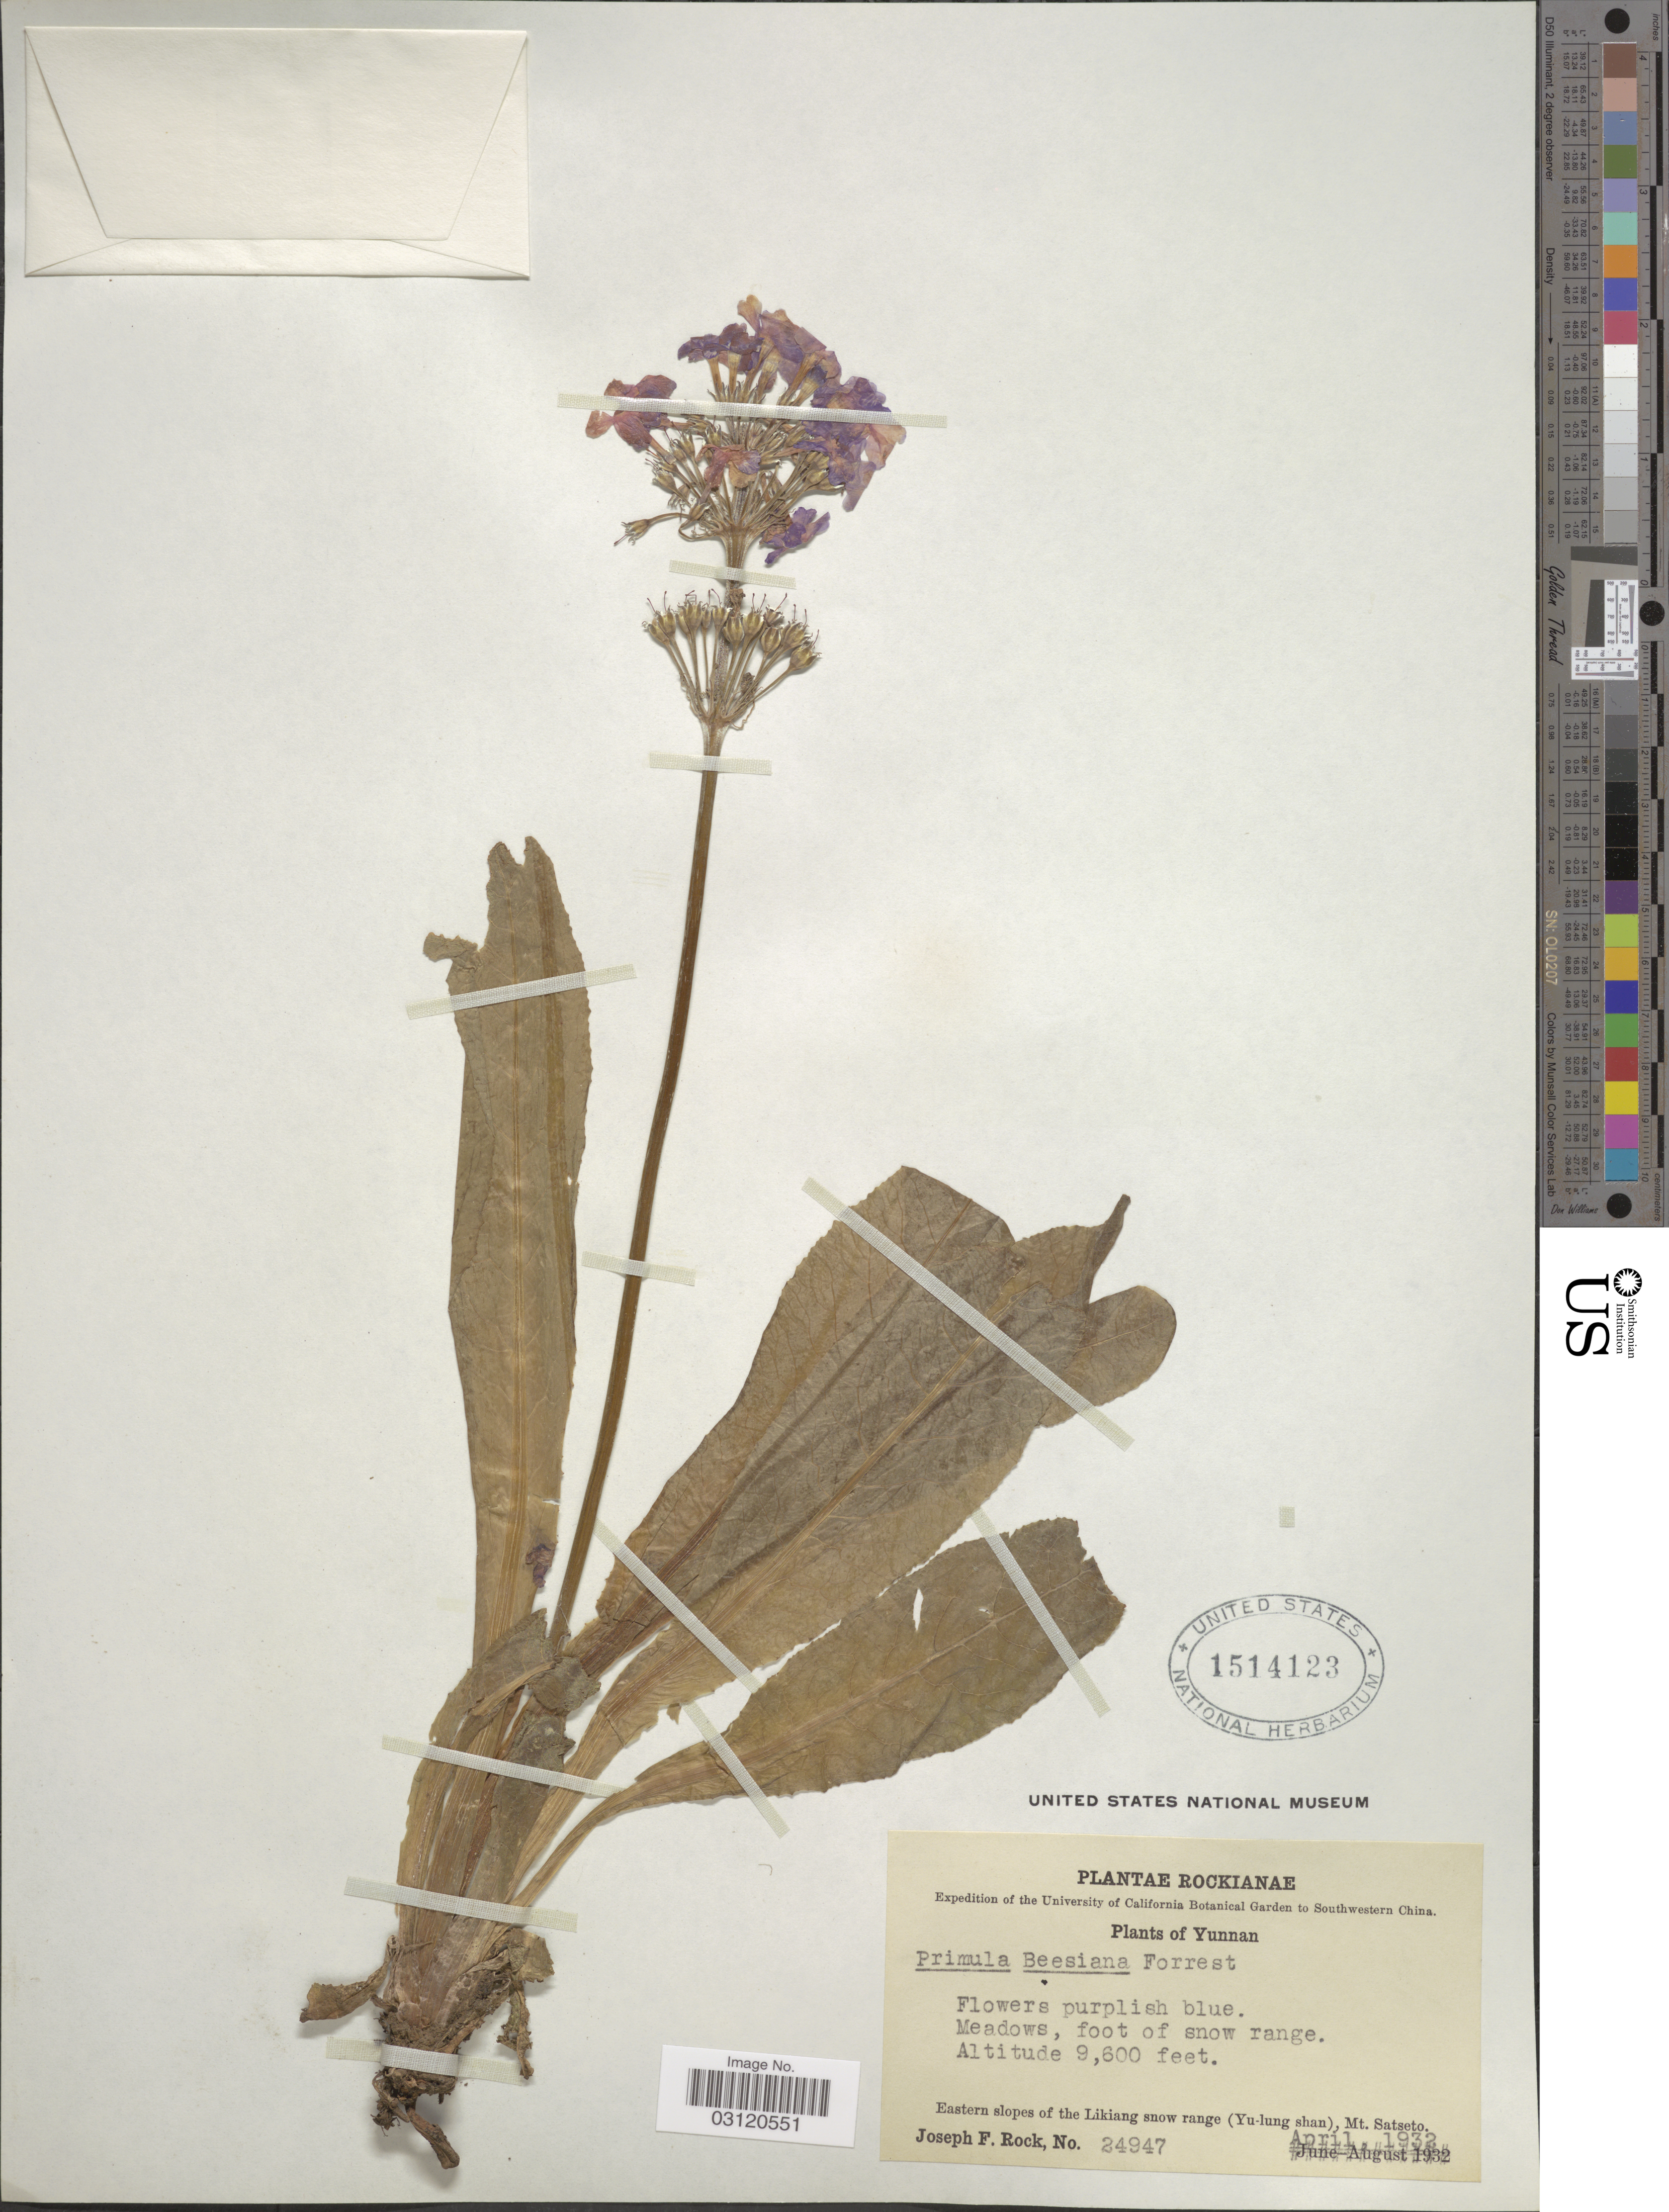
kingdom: Plantae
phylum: Tracheophyta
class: Magnoliopsida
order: Ericales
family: Primulaceae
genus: Primula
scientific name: Primula beesiana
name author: Forrest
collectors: J. F. Rock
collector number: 24947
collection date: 1932-04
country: China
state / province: Yunnan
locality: Southwestern China, Eastern slopes of the Likiang snow range (Yu-lung shan), Mt. Satseto.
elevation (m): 2926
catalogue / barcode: US 1514123